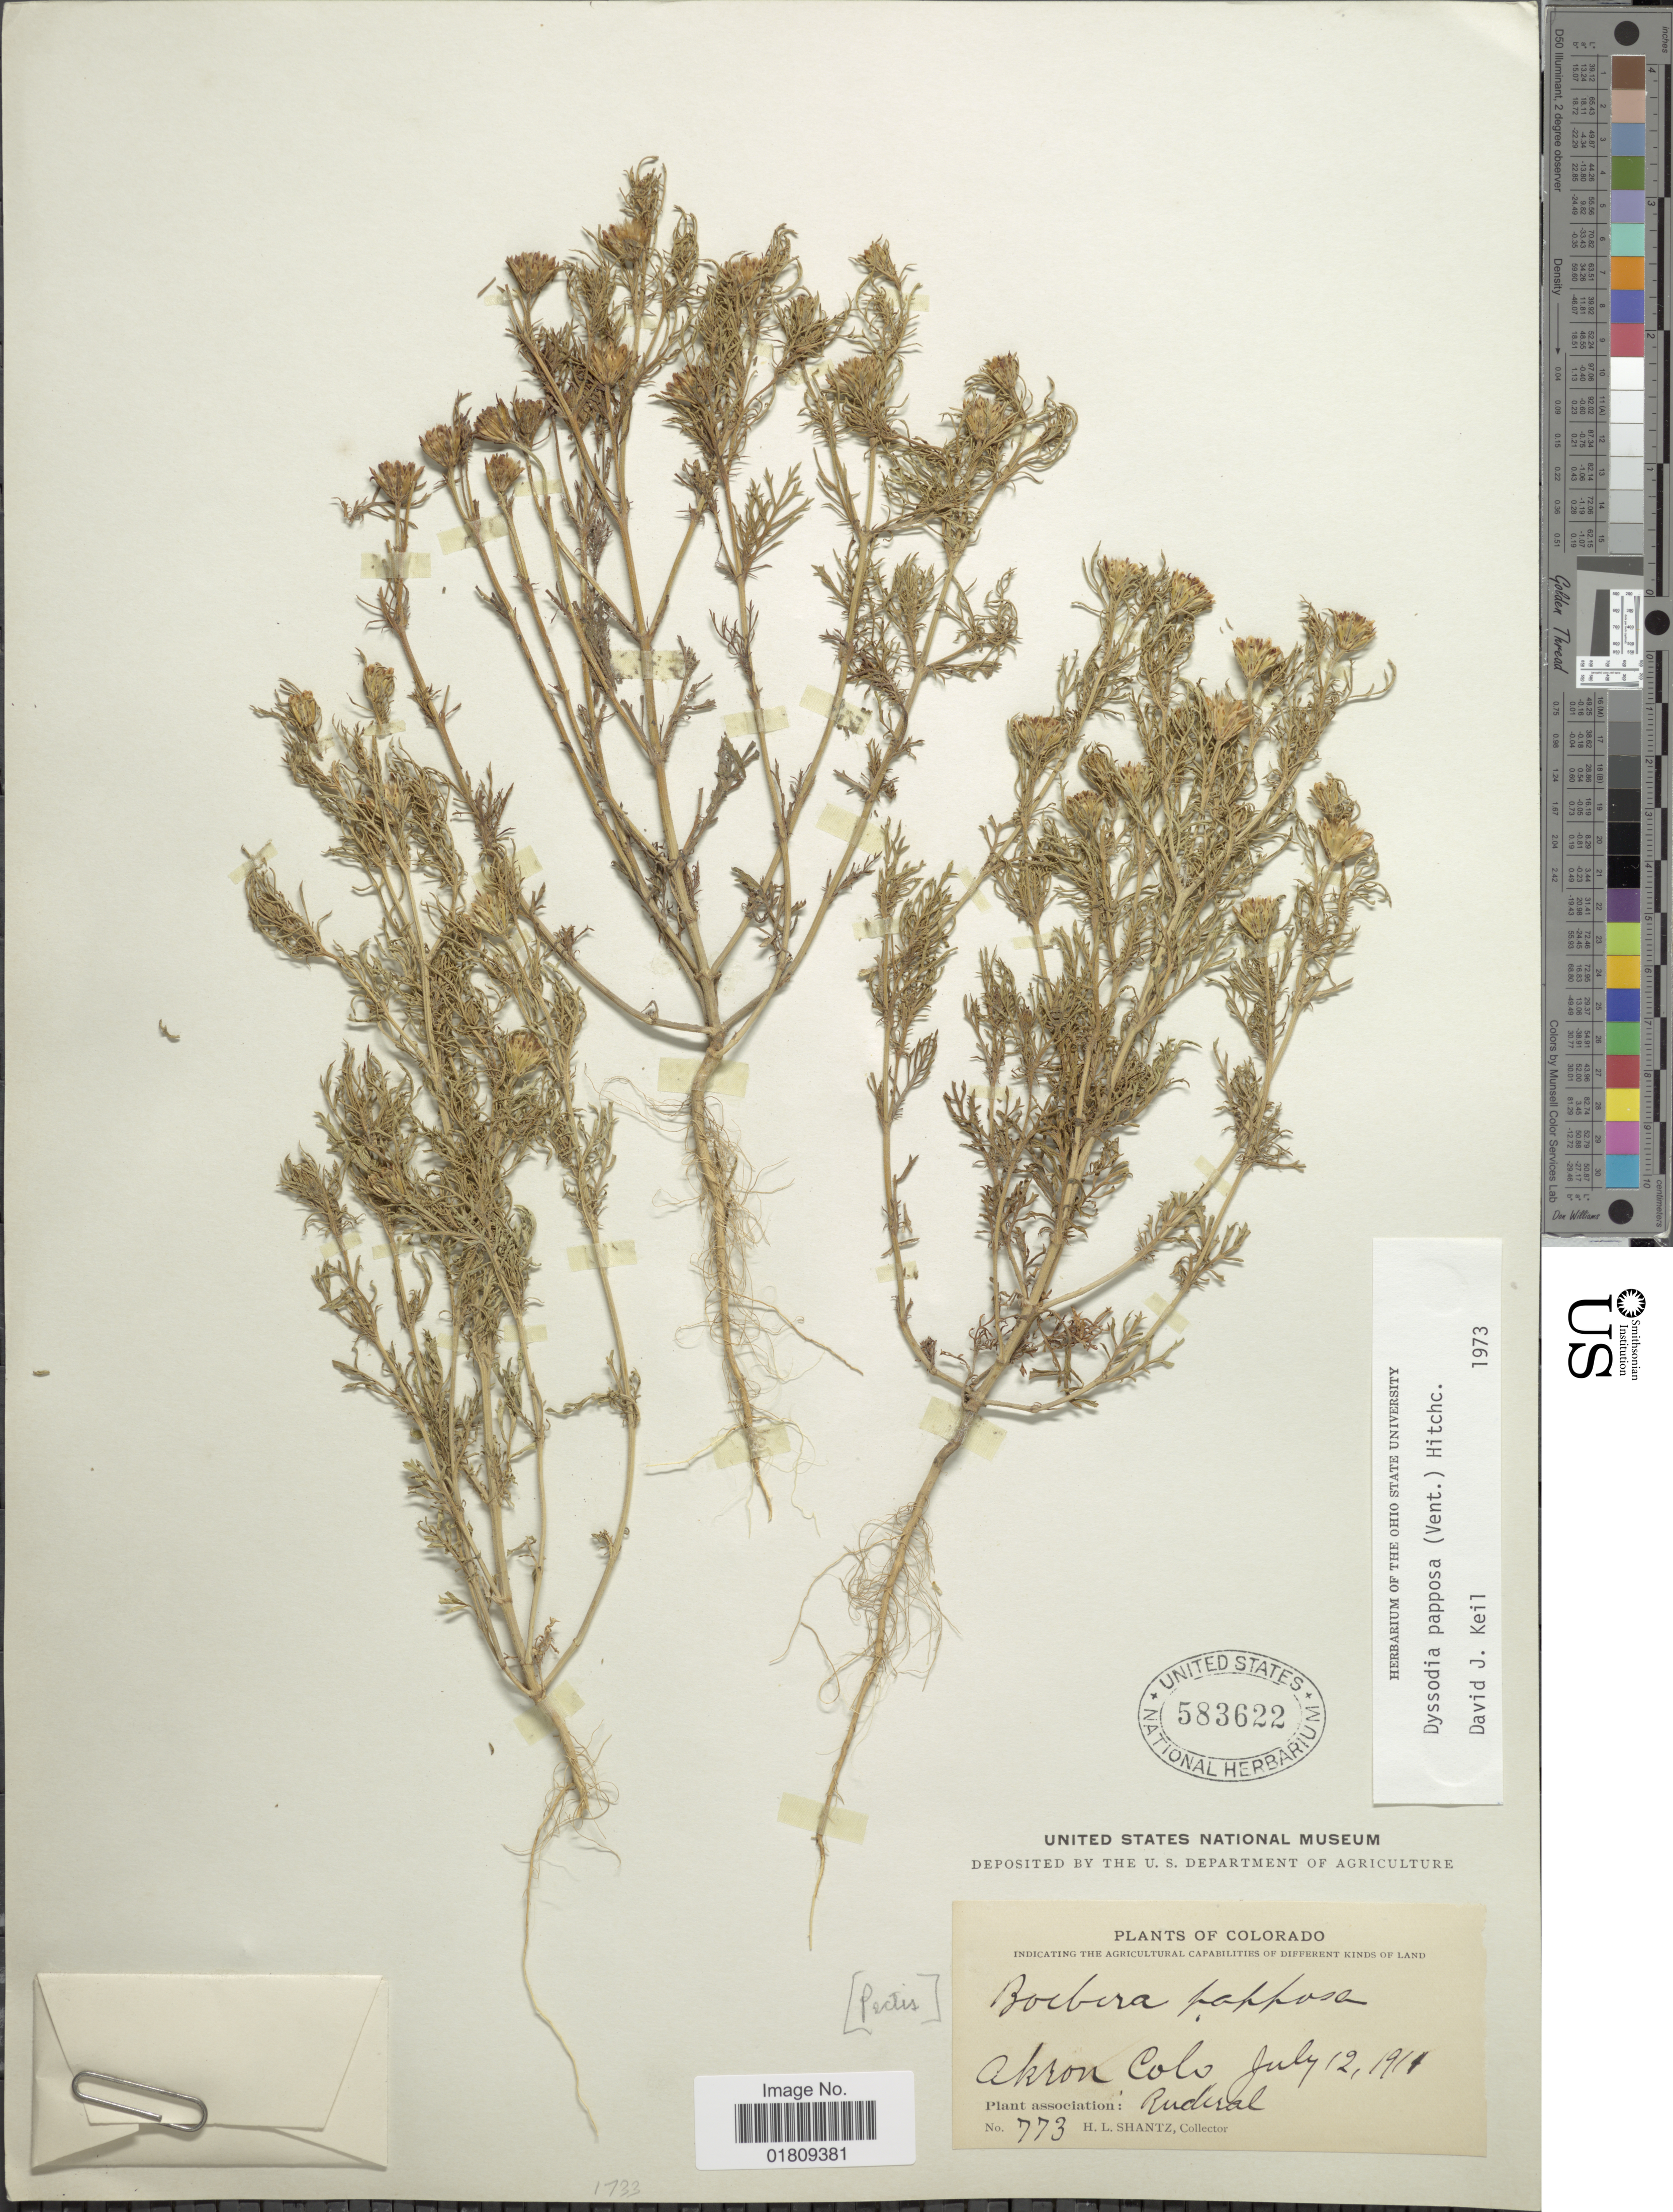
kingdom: Plantae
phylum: Tracheophyta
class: Magnoliopsida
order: Asterales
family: Asteraceae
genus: Dyssodia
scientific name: Dyssodia papposa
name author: (Vent.) Hitchc.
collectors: H. Shantz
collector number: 773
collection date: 1911-07-12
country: United States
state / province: Colorado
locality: Akron Colo, Ruderal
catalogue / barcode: US 583622